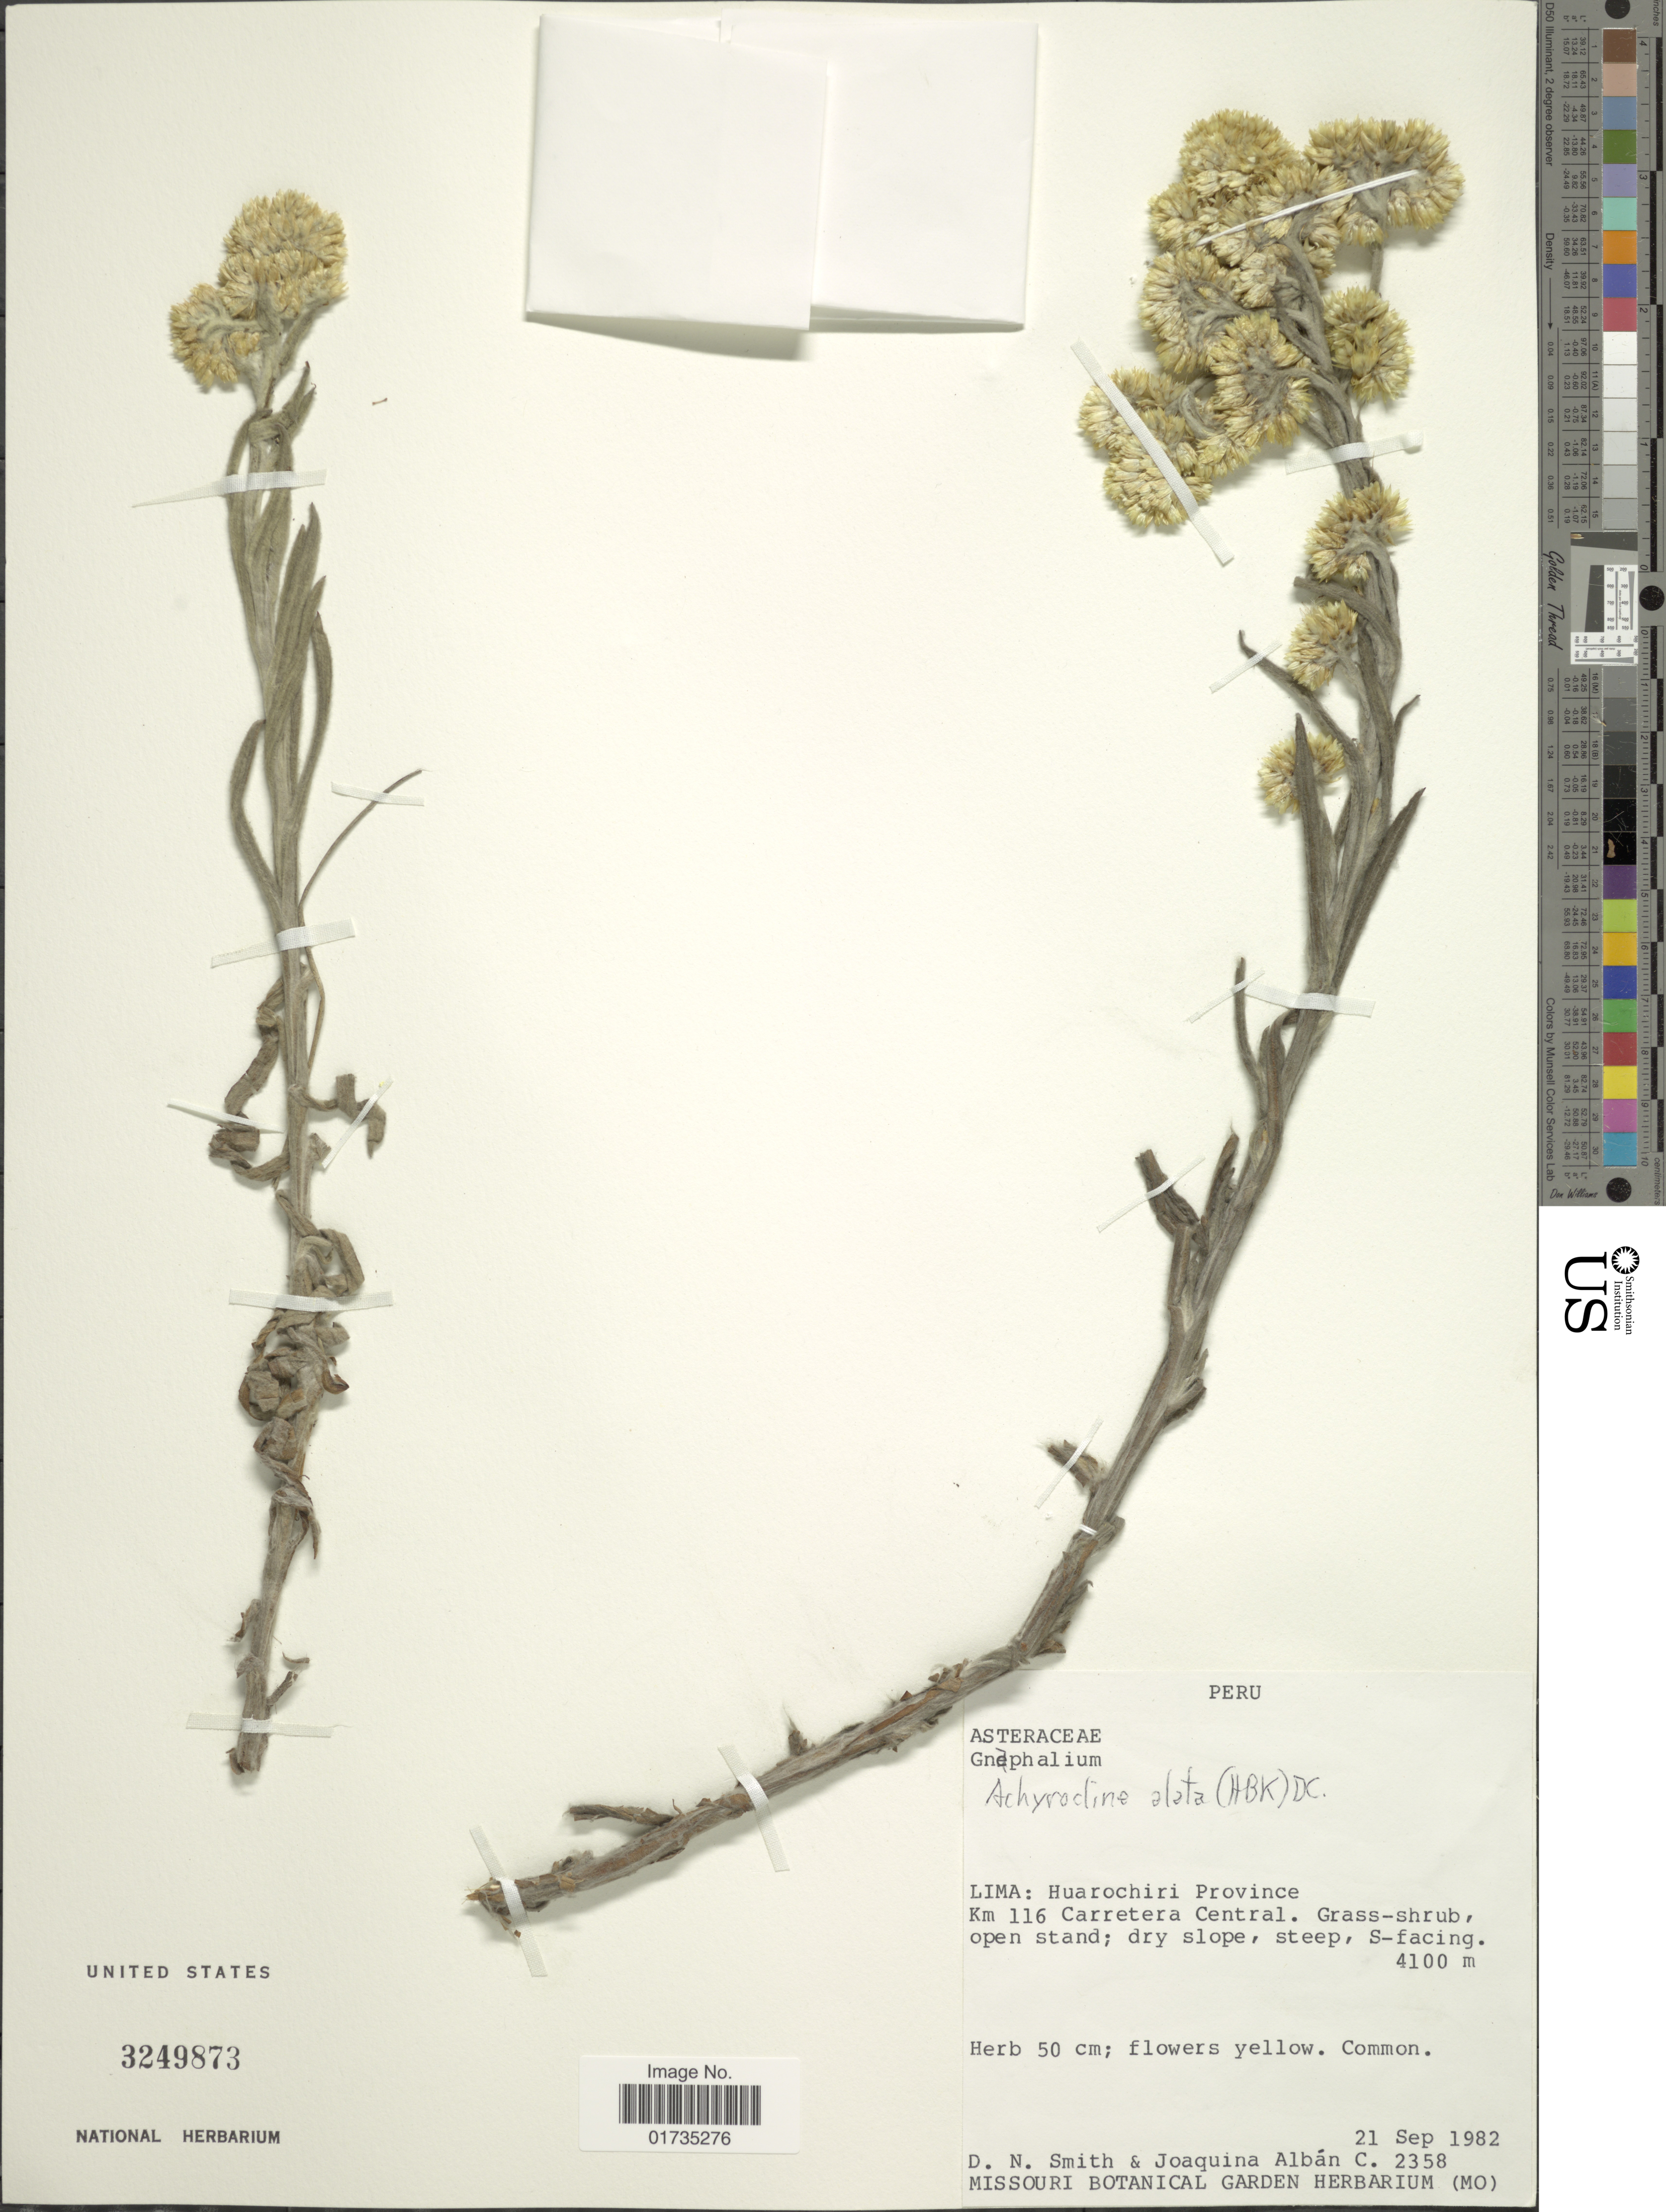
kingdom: Plantae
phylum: Tracheophyta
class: Magnoliopsida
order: Asterales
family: Asteraceae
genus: Achyrocline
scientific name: Achyrocline alata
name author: (Kunth) DC.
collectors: D. Smith & J. Alban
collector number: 2358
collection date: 1982-09-21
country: Peru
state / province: Lima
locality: Peru. Lima: Huarochiri Province. Km 116 Carretera Central.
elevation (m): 4100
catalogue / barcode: US 3249873